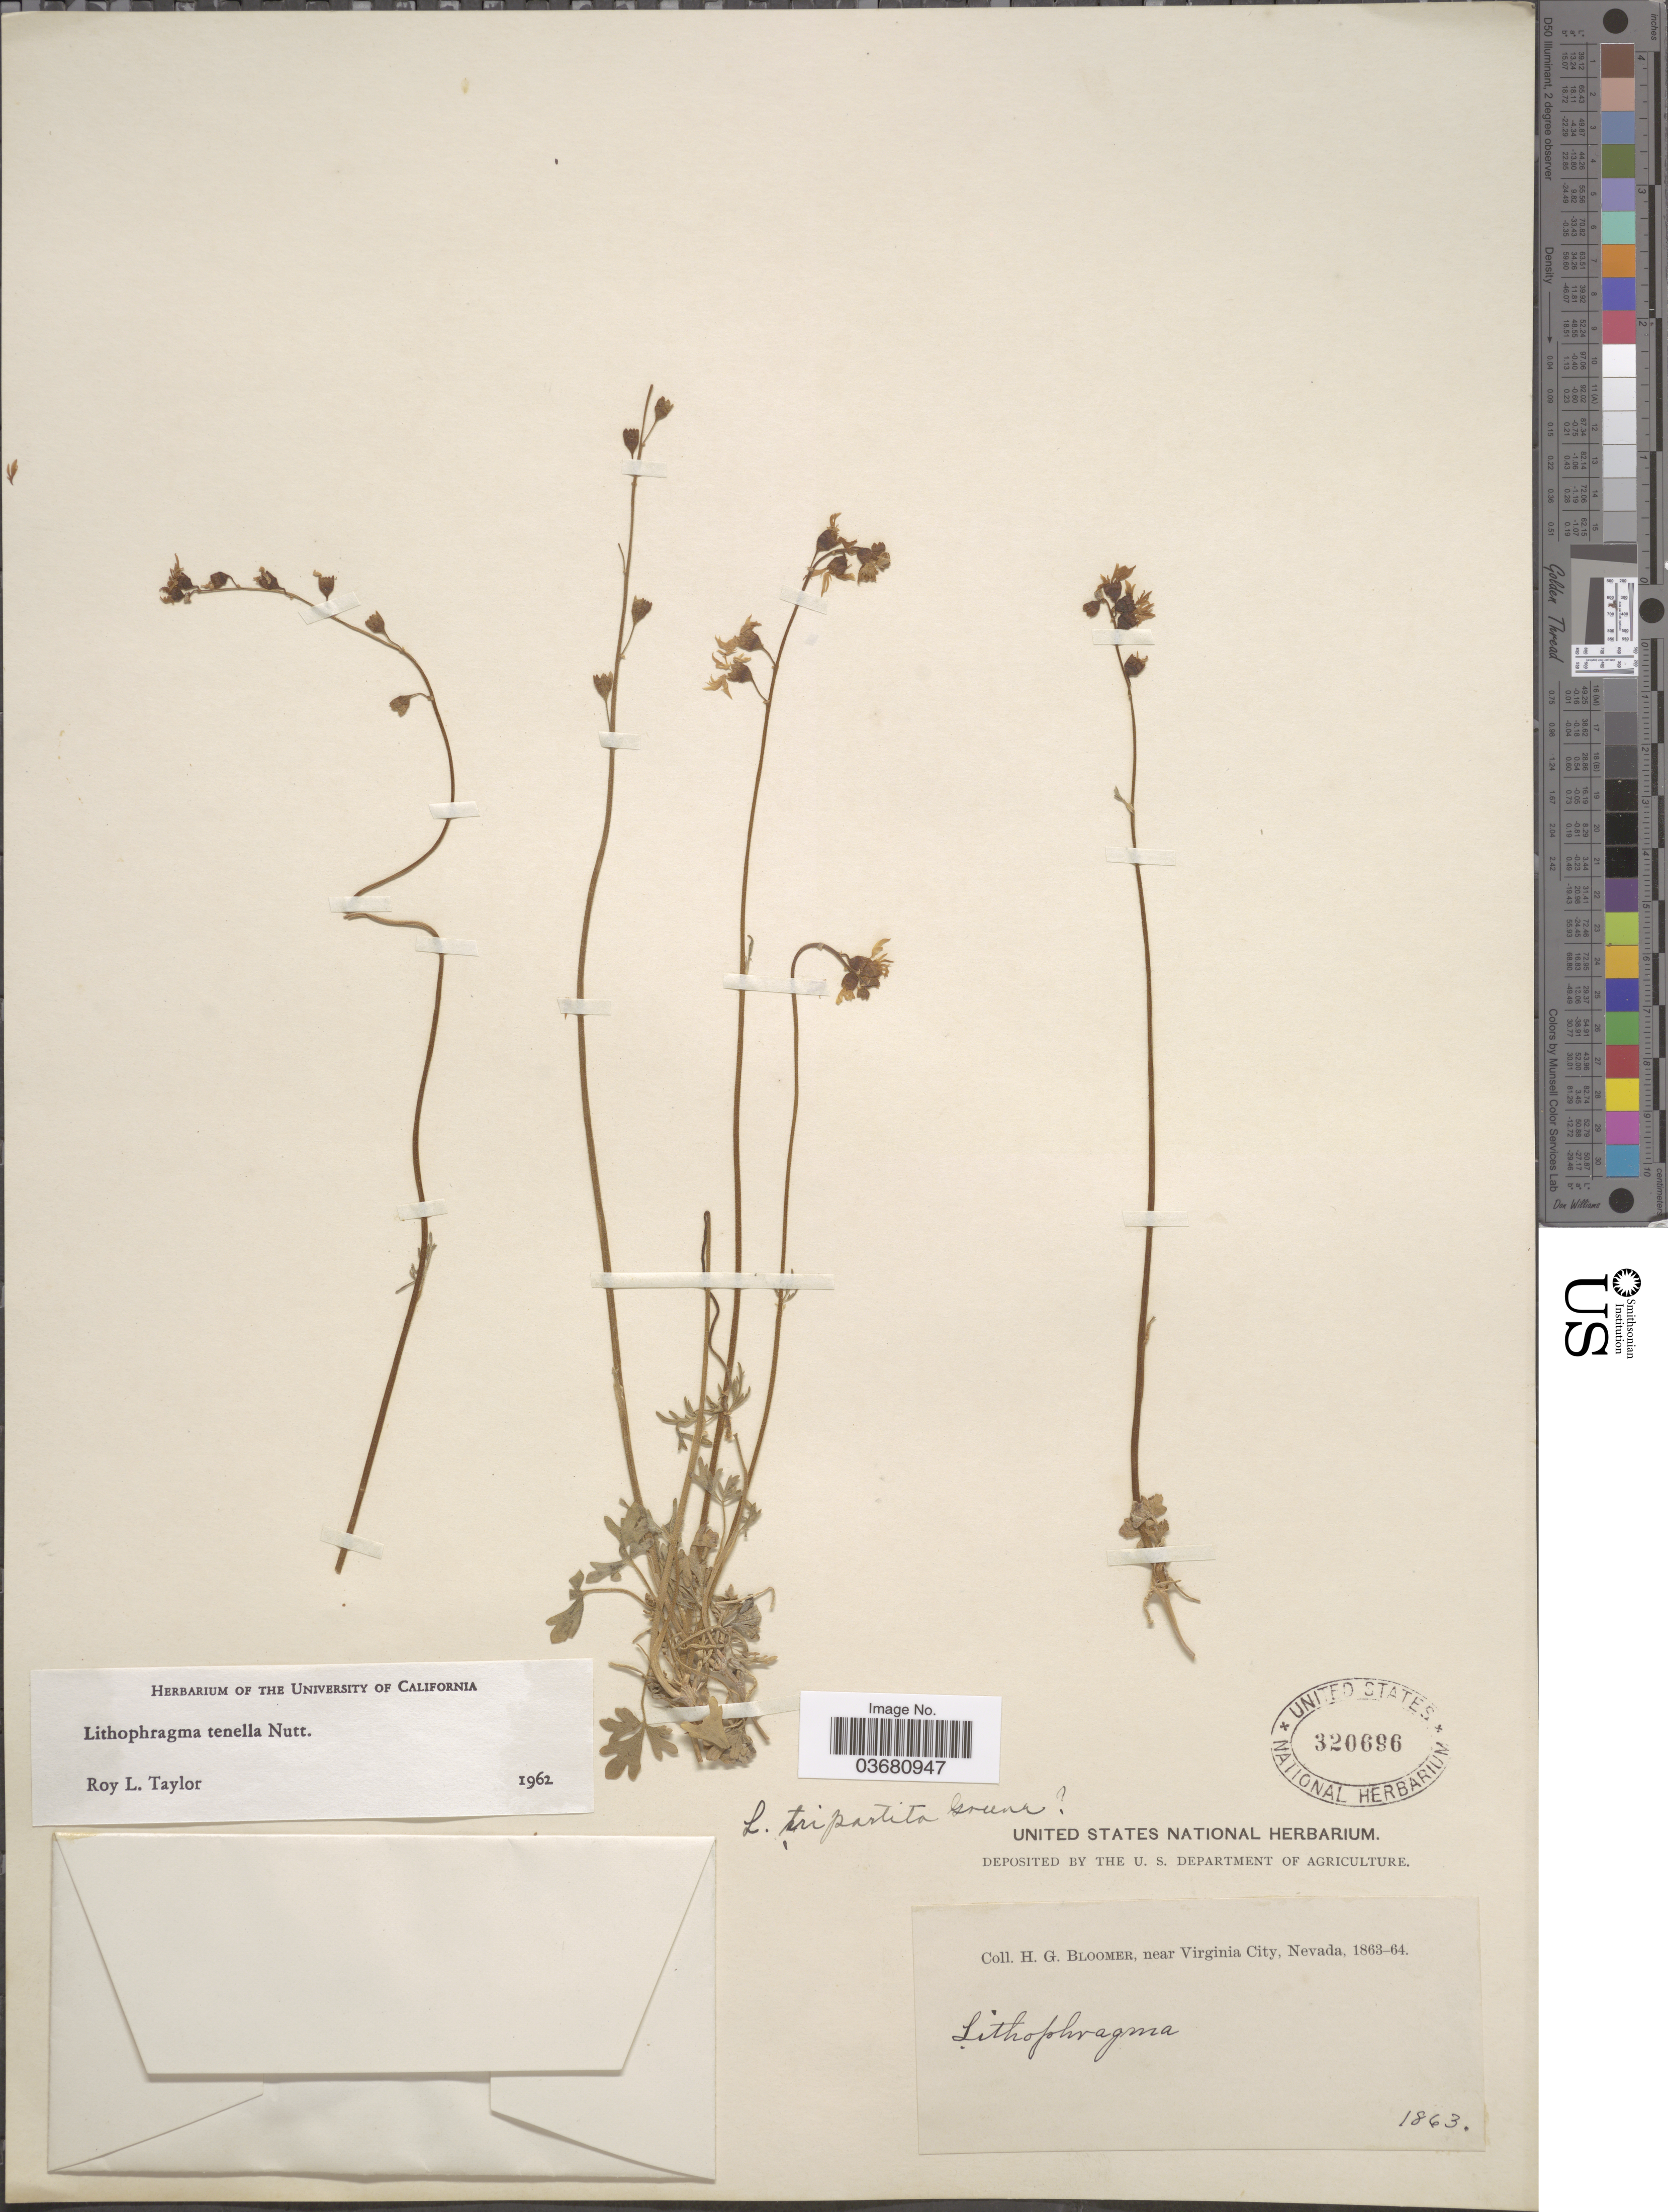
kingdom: Plantae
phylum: Tracheophyta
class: Magnoliopsida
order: Saxifragales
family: Saxifragaceae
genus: Lithophragma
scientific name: Lithophragma tenellum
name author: Nutt.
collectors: H. Bloomer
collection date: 1863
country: United States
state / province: Nevada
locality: Near Virginia City.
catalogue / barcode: US 320696